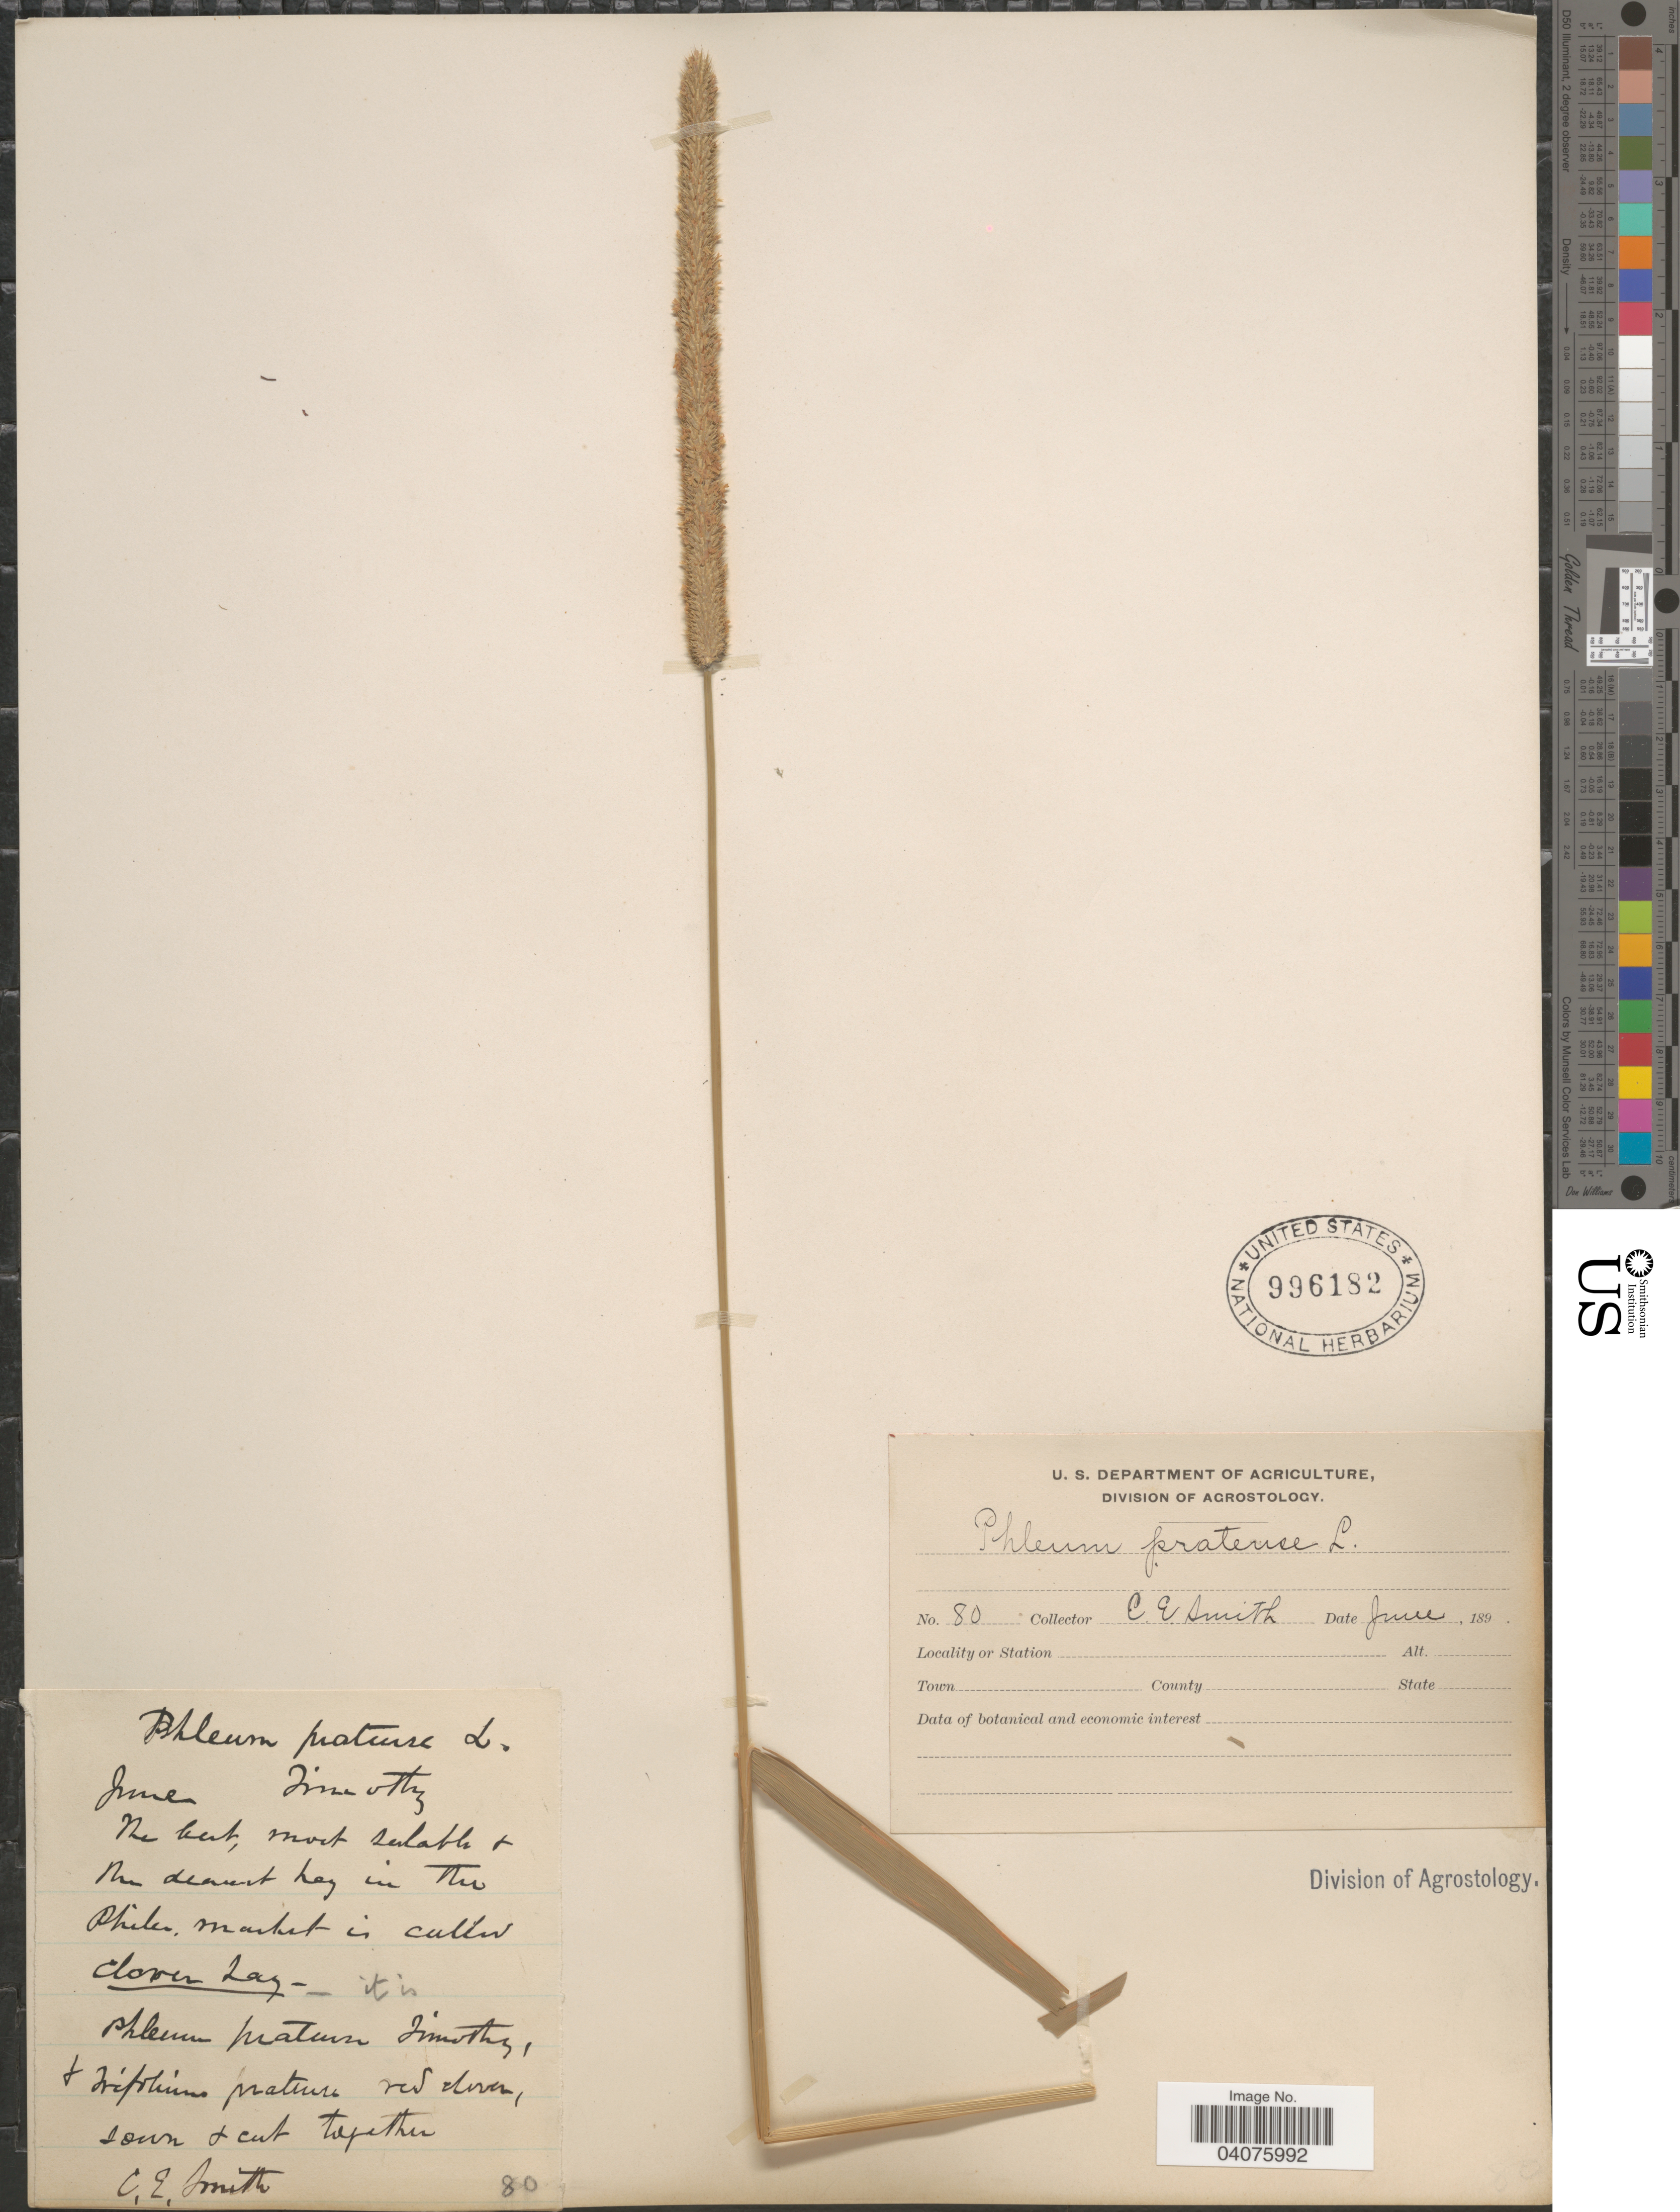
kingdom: Plantae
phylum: Tracheophyta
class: Liliopsida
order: Poales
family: Poaceae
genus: Phleum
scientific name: Phleum pratense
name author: L.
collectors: C. E. Smith Jr.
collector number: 80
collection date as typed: June 189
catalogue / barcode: US 996182